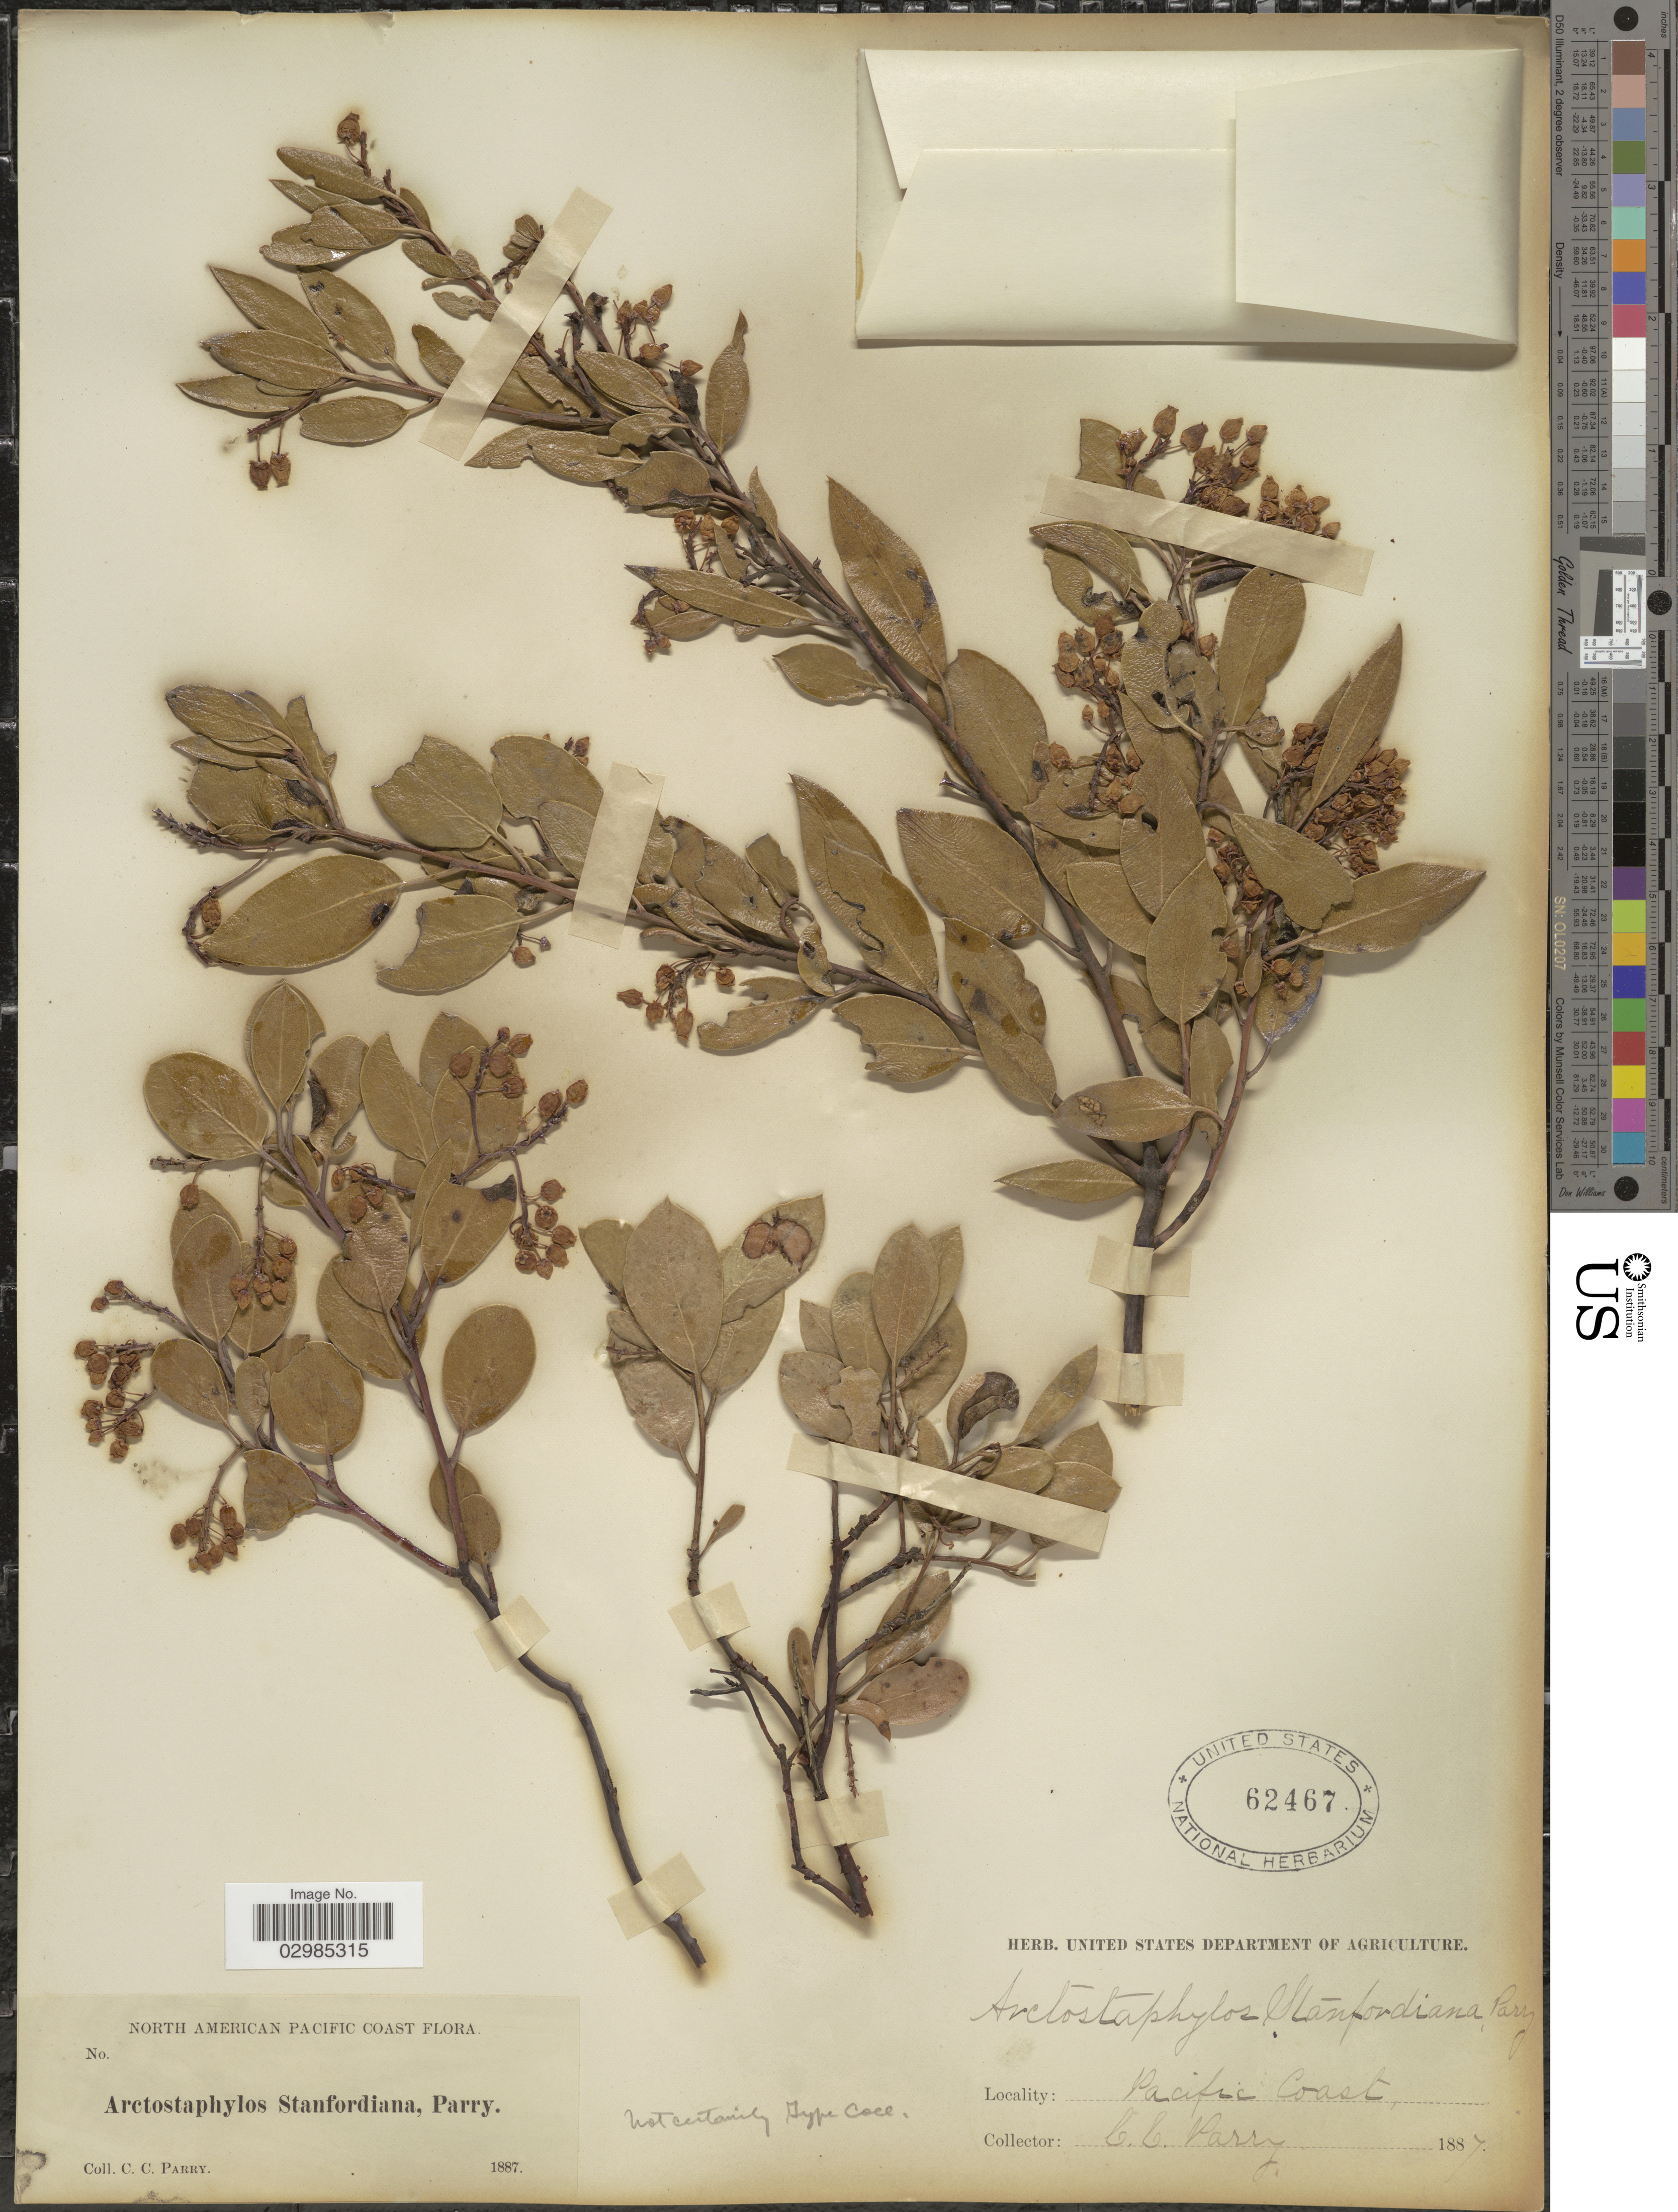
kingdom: Plantae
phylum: Tracheophyta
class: Magnoliopsida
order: Ericales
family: Ericaceae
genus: Arctostaphylos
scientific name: Arctostaphylos cratericola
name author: (Donn. Sm.) Donn. Sm.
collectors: C. C. Parry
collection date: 1887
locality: North American Pacific Coast.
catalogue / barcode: US 62467